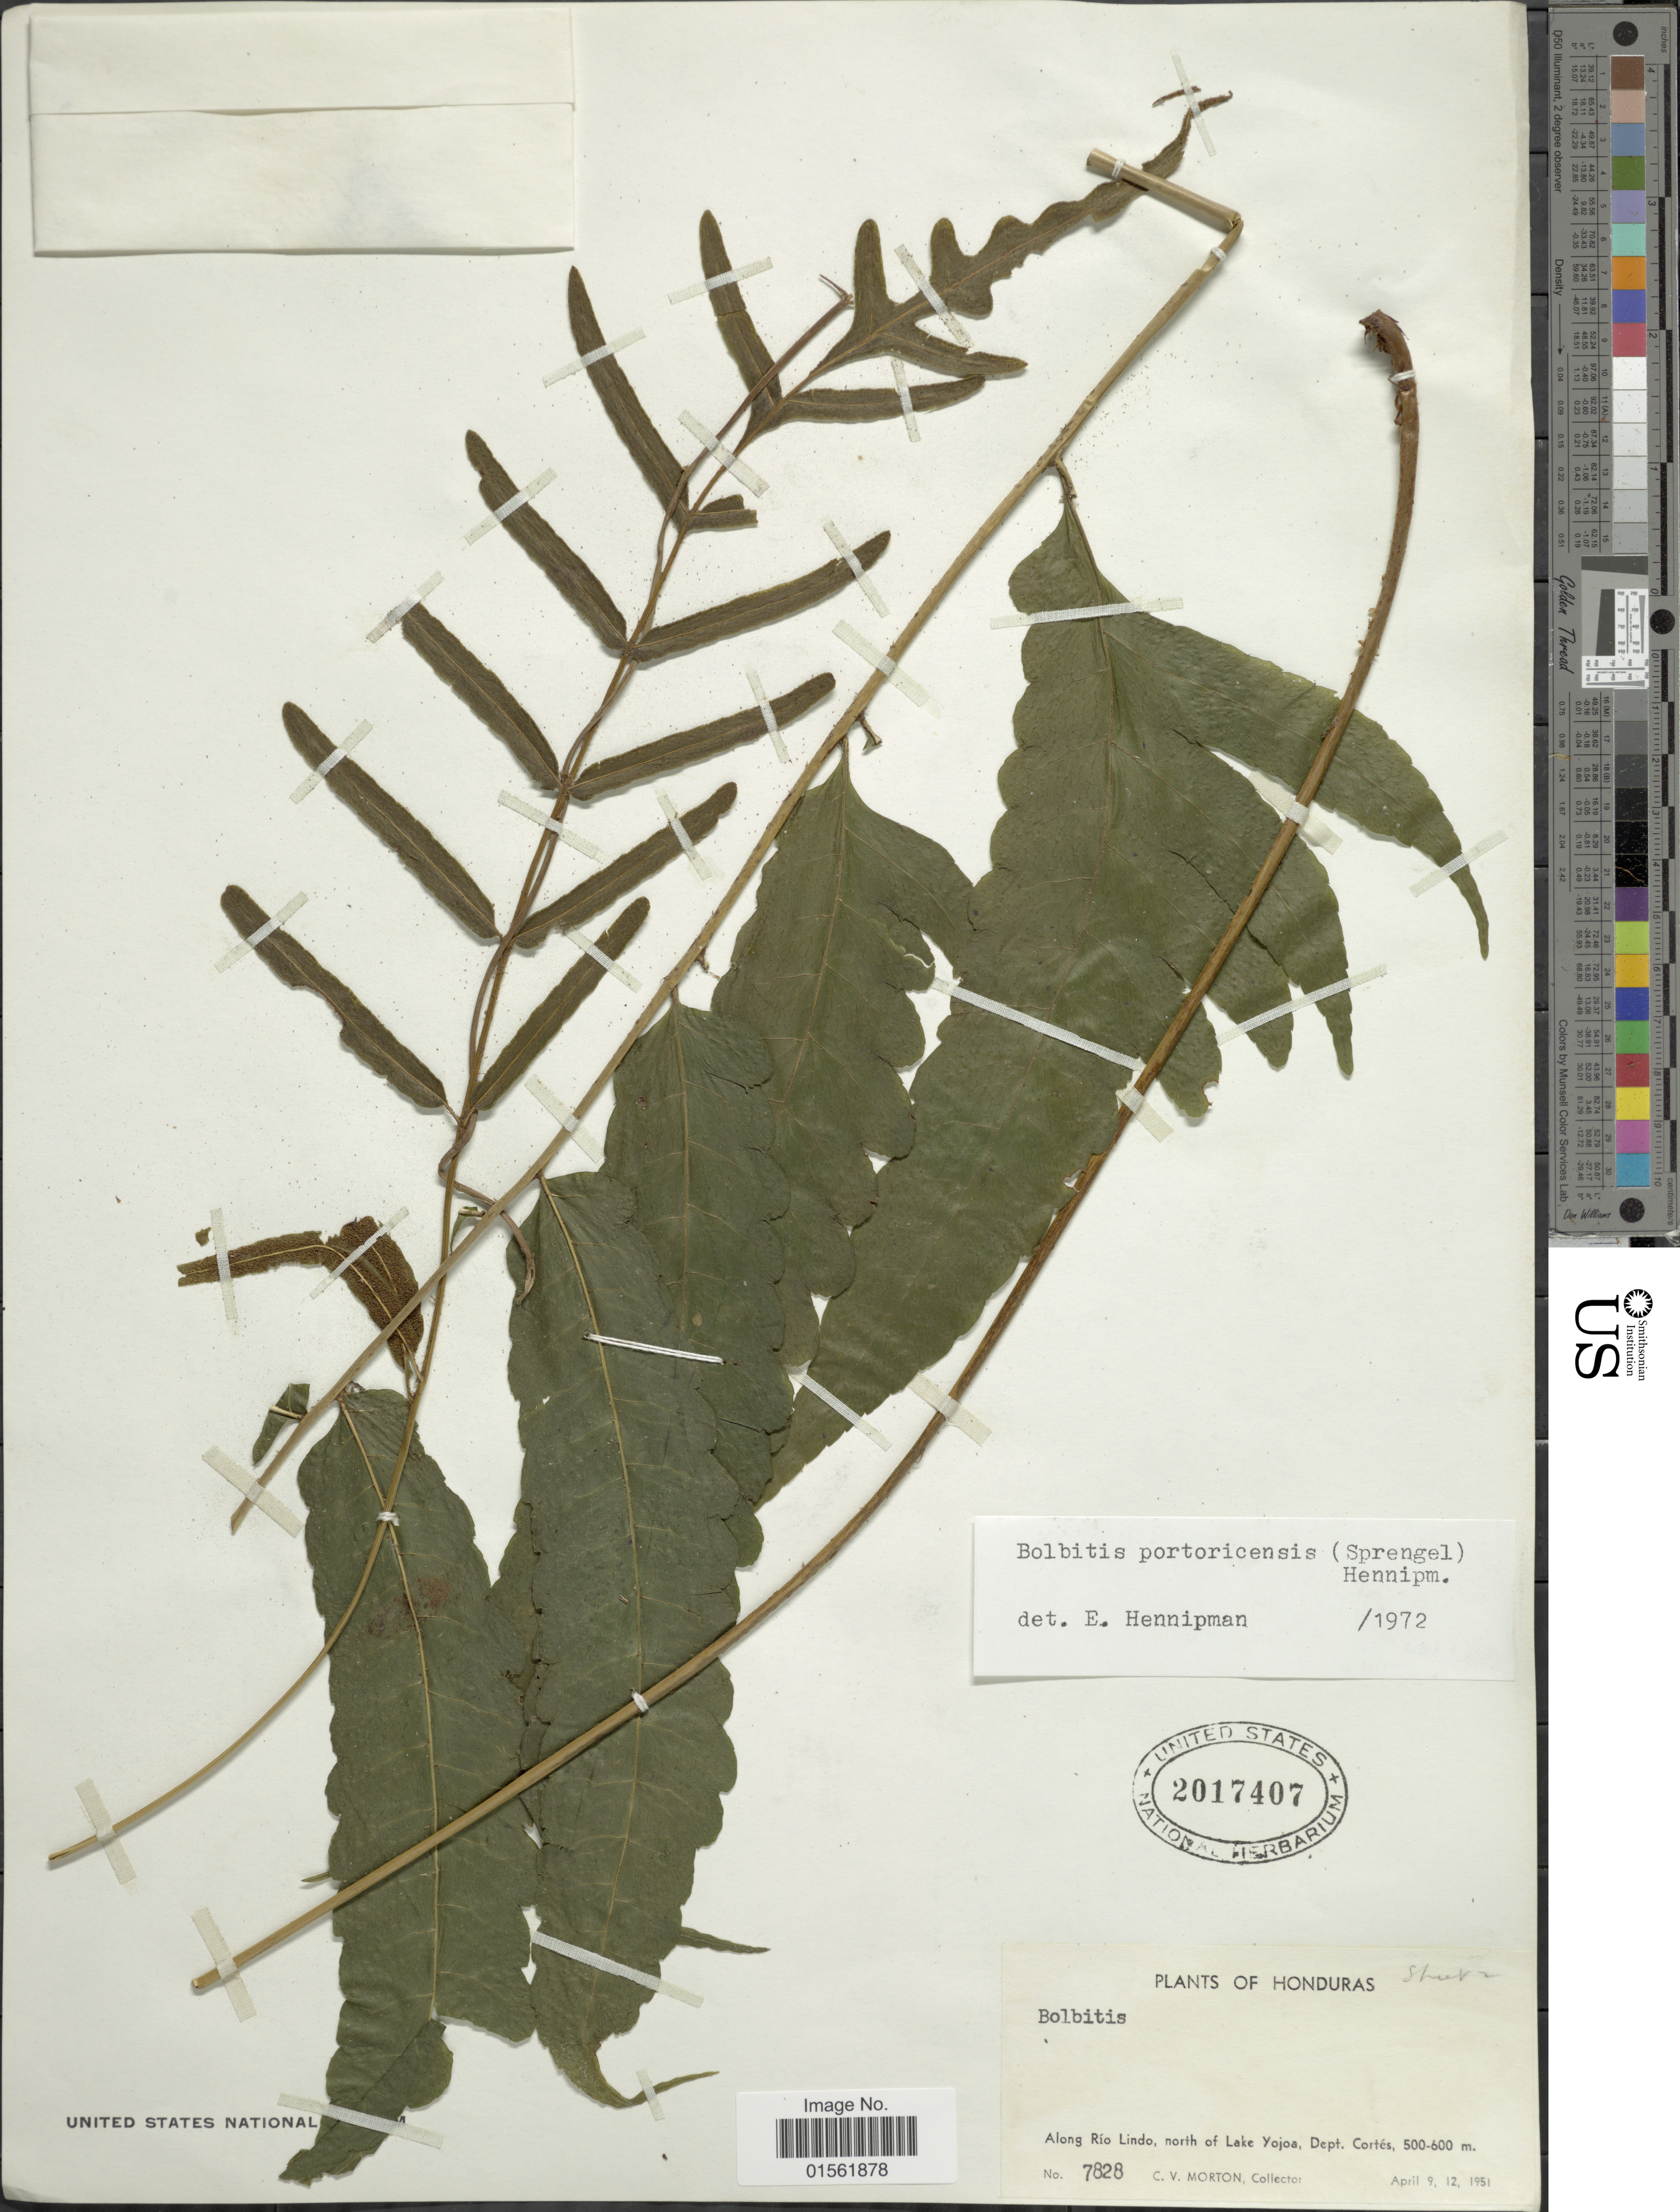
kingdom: Plantae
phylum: Tracheophyta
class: Polypodiopsida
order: Polypodiales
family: Dryopteridaceae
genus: Bolbitis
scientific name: Bolbitis portoricensis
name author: (Spreng.) Hennipman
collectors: C. V. Morton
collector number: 7828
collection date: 1951-04-09/1951-04-12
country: Honduras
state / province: Cortés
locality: Along Río Lindo, north of Lake Yojoa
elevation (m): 500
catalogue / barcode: US 2017407